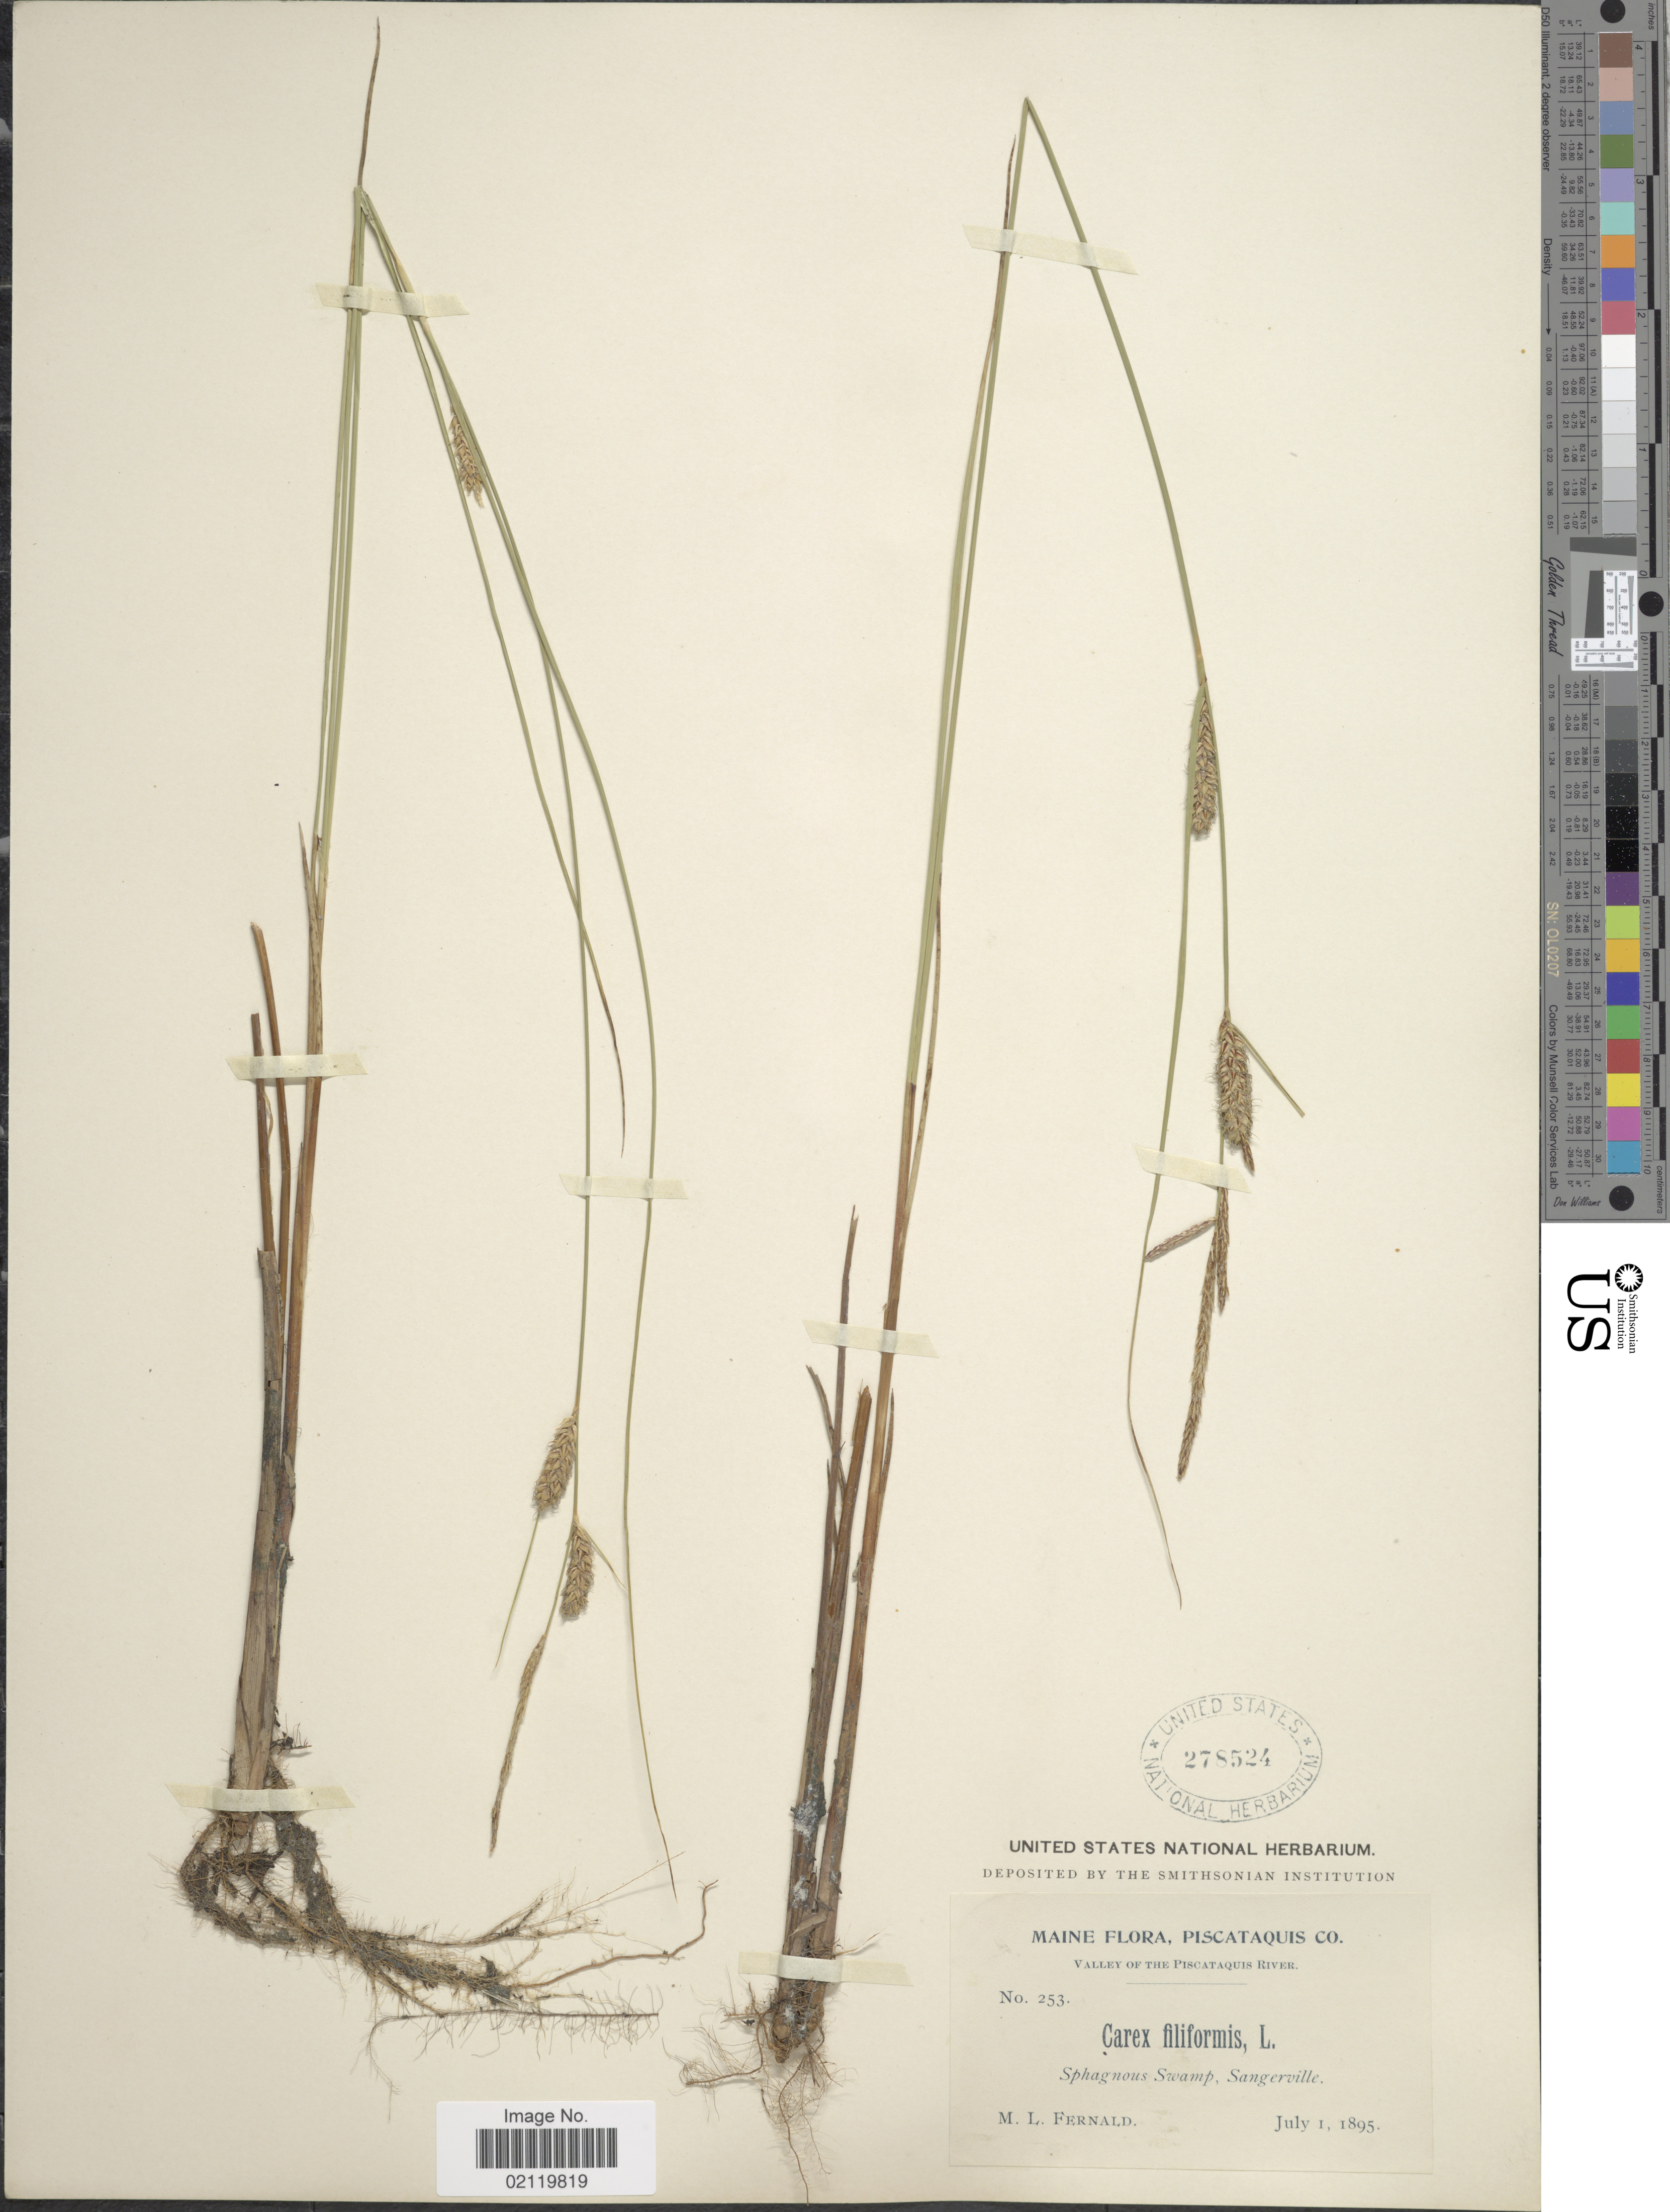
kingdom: Plantae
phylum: Tracheophyta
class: Liliopsida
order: Poales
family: Cyperaceae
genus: Carex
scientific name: Carex lasiocarpa var. americana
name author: Fernald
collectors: M. L. Fernald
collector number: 253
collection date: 1895-07-01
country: United States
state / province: Maine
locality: Piscataquis Co. Valley of the Piscataquis River. Sphagnous Swamp, Sangerville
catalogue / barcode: US 278524